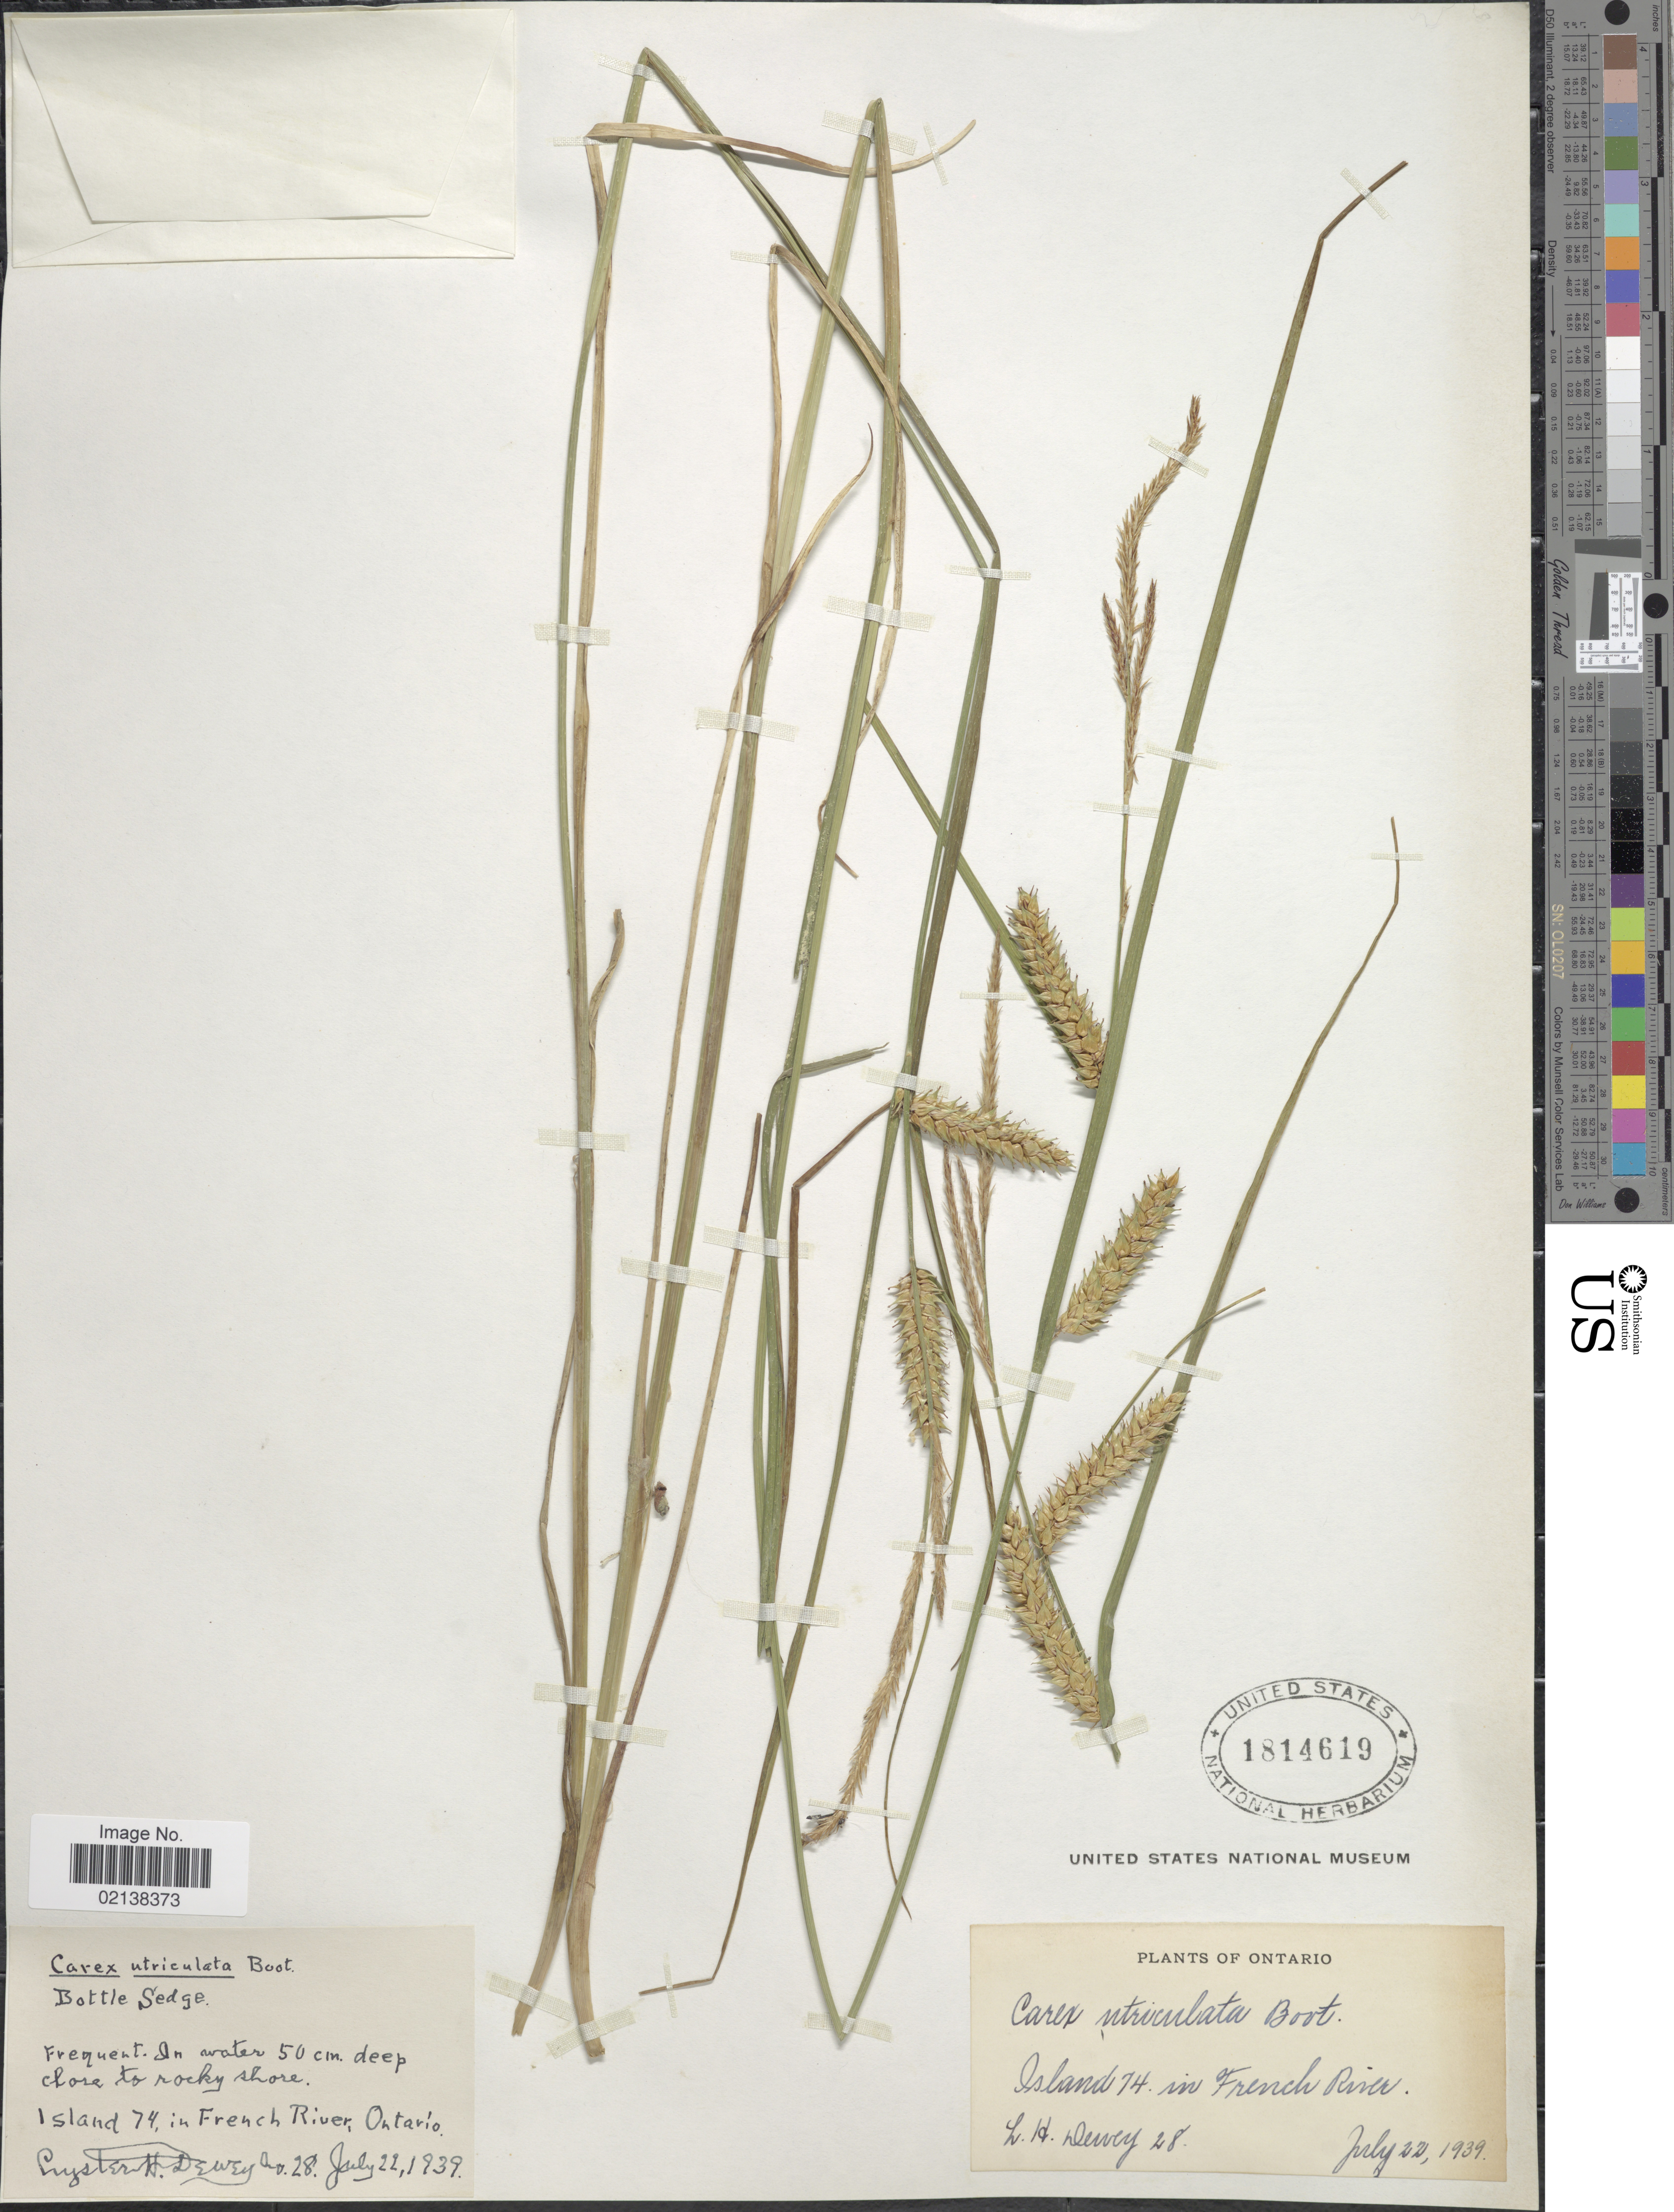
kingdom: Plantae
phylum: Tracheophyta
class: Liliopsida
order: Poales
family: Cyperaceae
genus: Carex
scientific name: Carex utriculata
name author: Boott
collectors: L. H. Dewey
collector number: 28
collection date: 1939-07-22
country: Canada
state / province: Ontario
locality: In water close to rocky shore, Island 74, in French River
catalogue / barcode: US 1814619